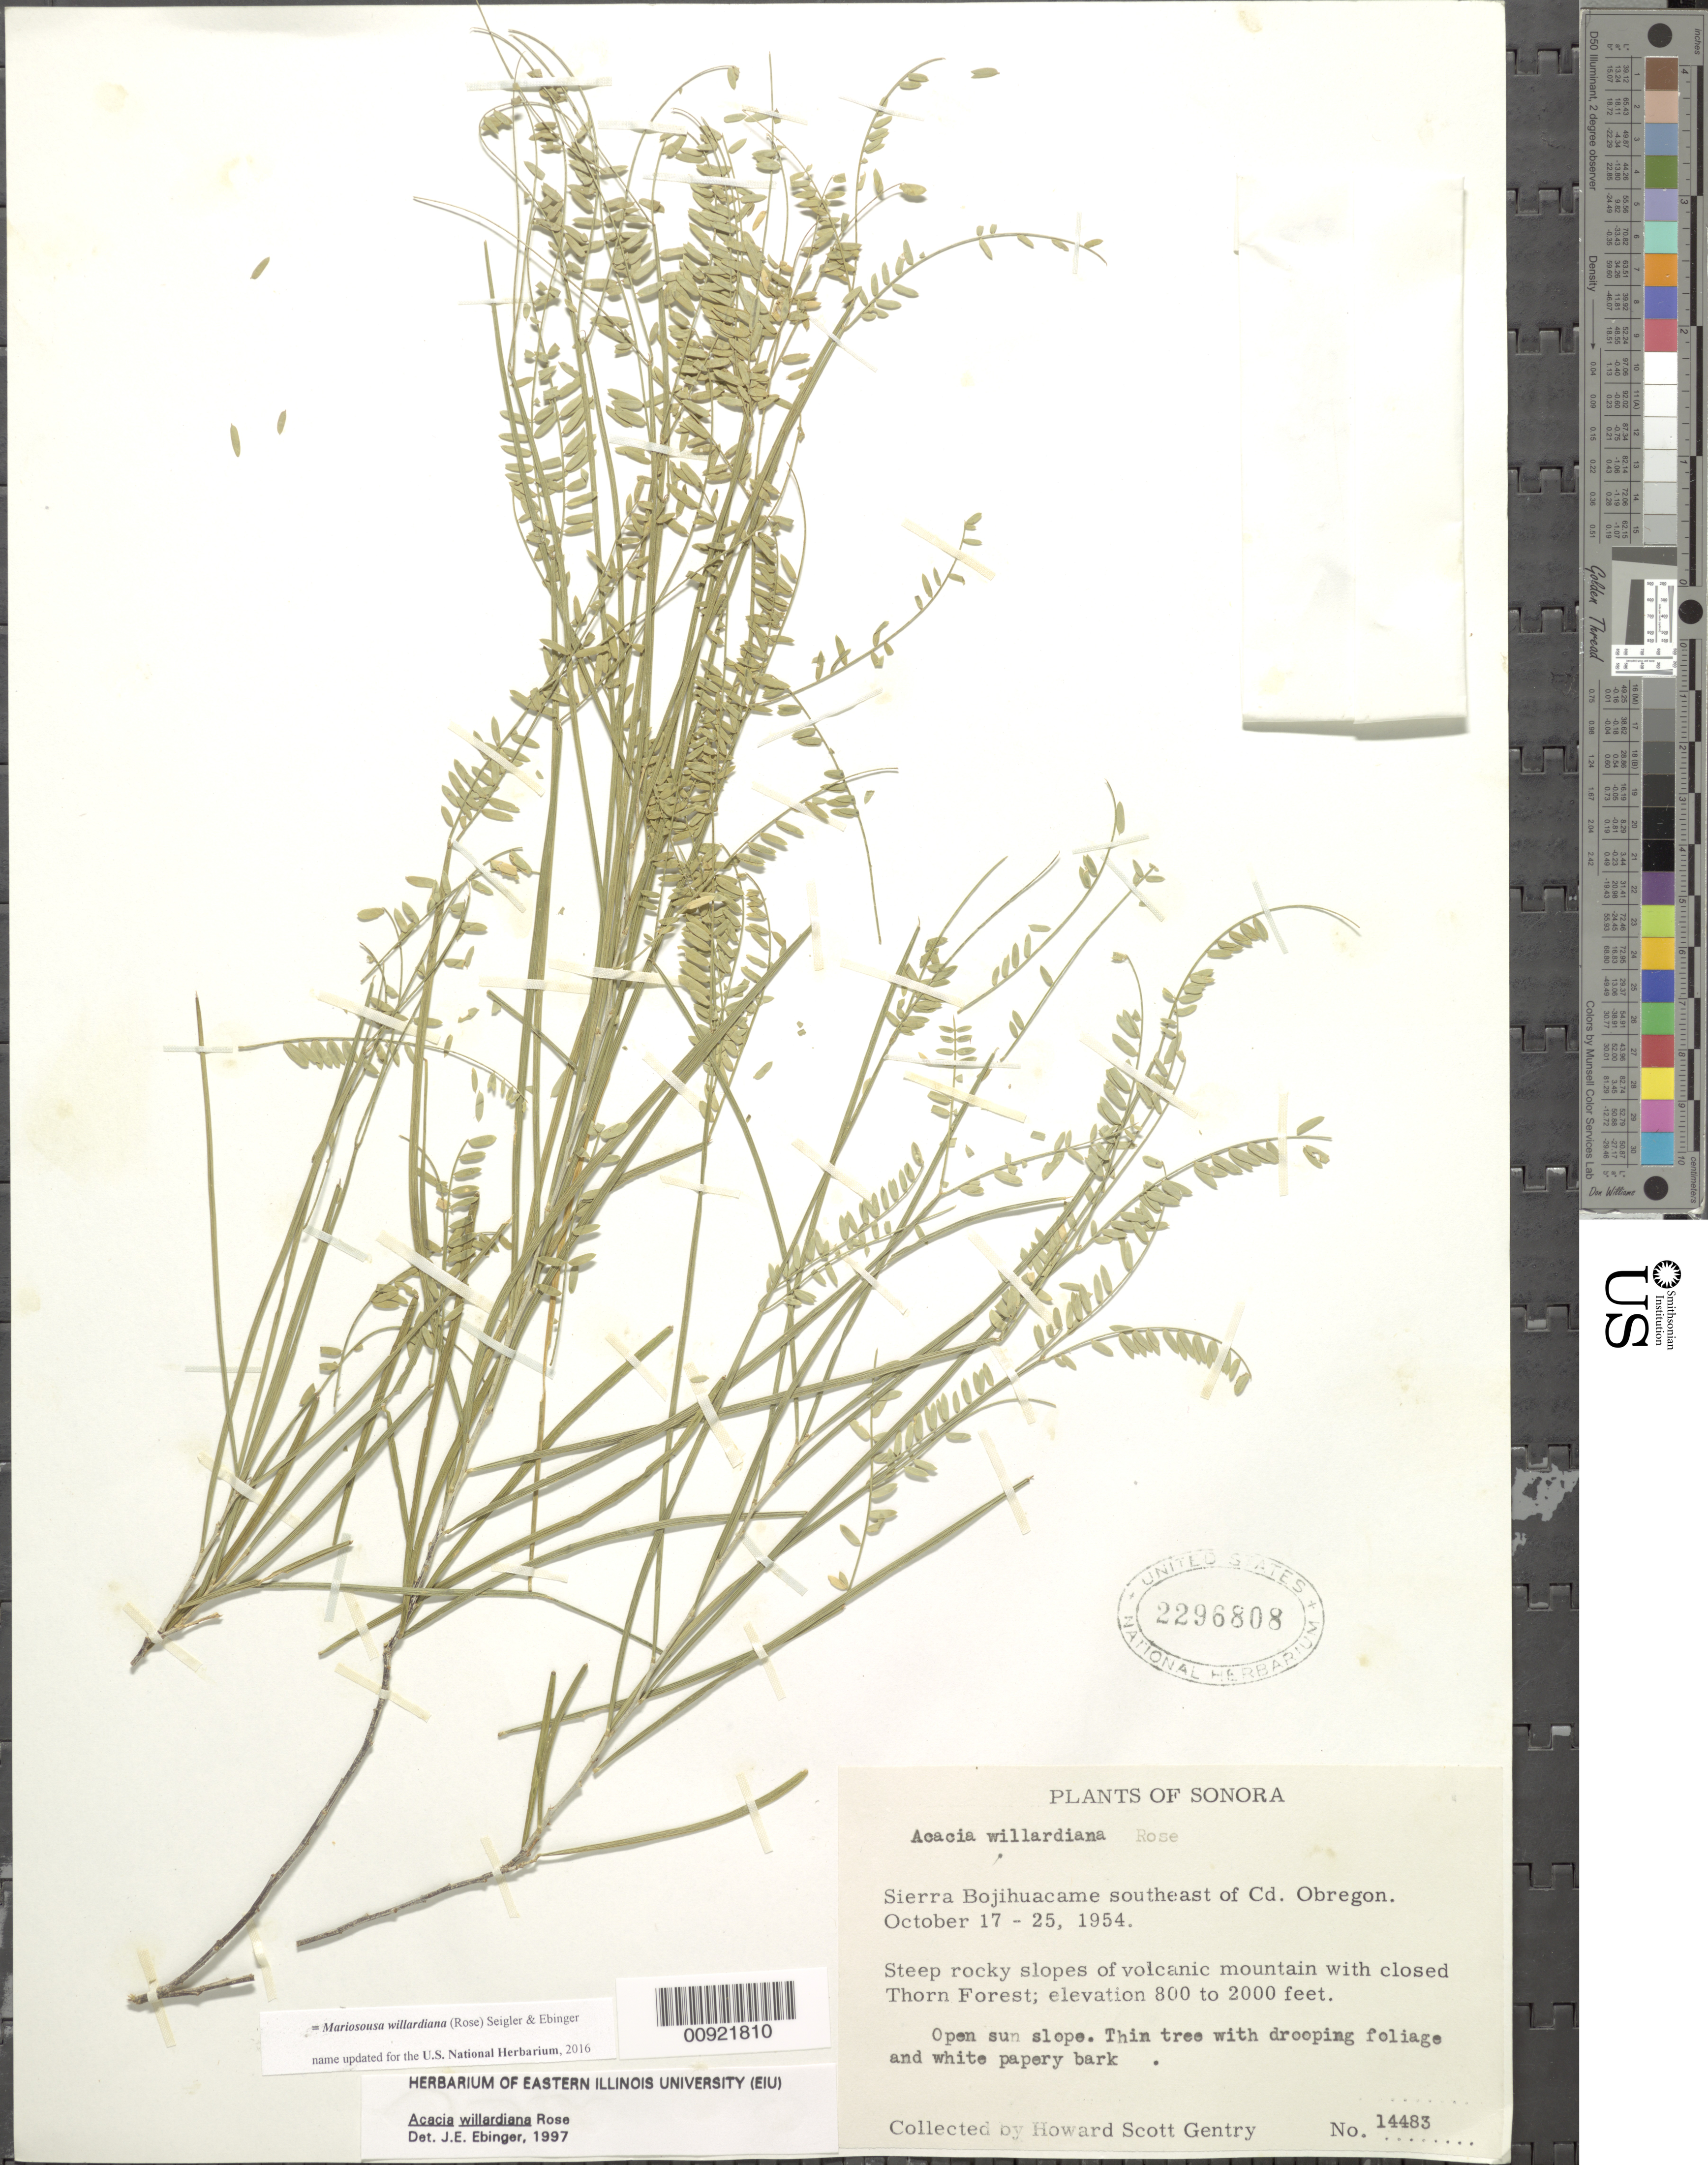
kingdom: Plantae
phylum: Tracheophyta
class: Magnoliopsida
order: Fabales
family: Fabaceae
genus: Mariosousa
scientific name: Mariosousa willardiana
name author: (Rose) Seigler & Ebinger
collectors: H. S. Gentry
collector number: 14483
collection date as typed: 17 Oct 1954 to 25 Oct 1954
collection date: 1954-10-17/1954-10-25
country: Mexico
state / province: Sonora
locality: Sierra Bojihuacame southeast of Cd. Obregon.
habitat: Steep rocky slopes of volcanic mountain with closed Thorn Forest. Open sun slope.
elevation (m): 244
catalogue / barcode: US 2296808